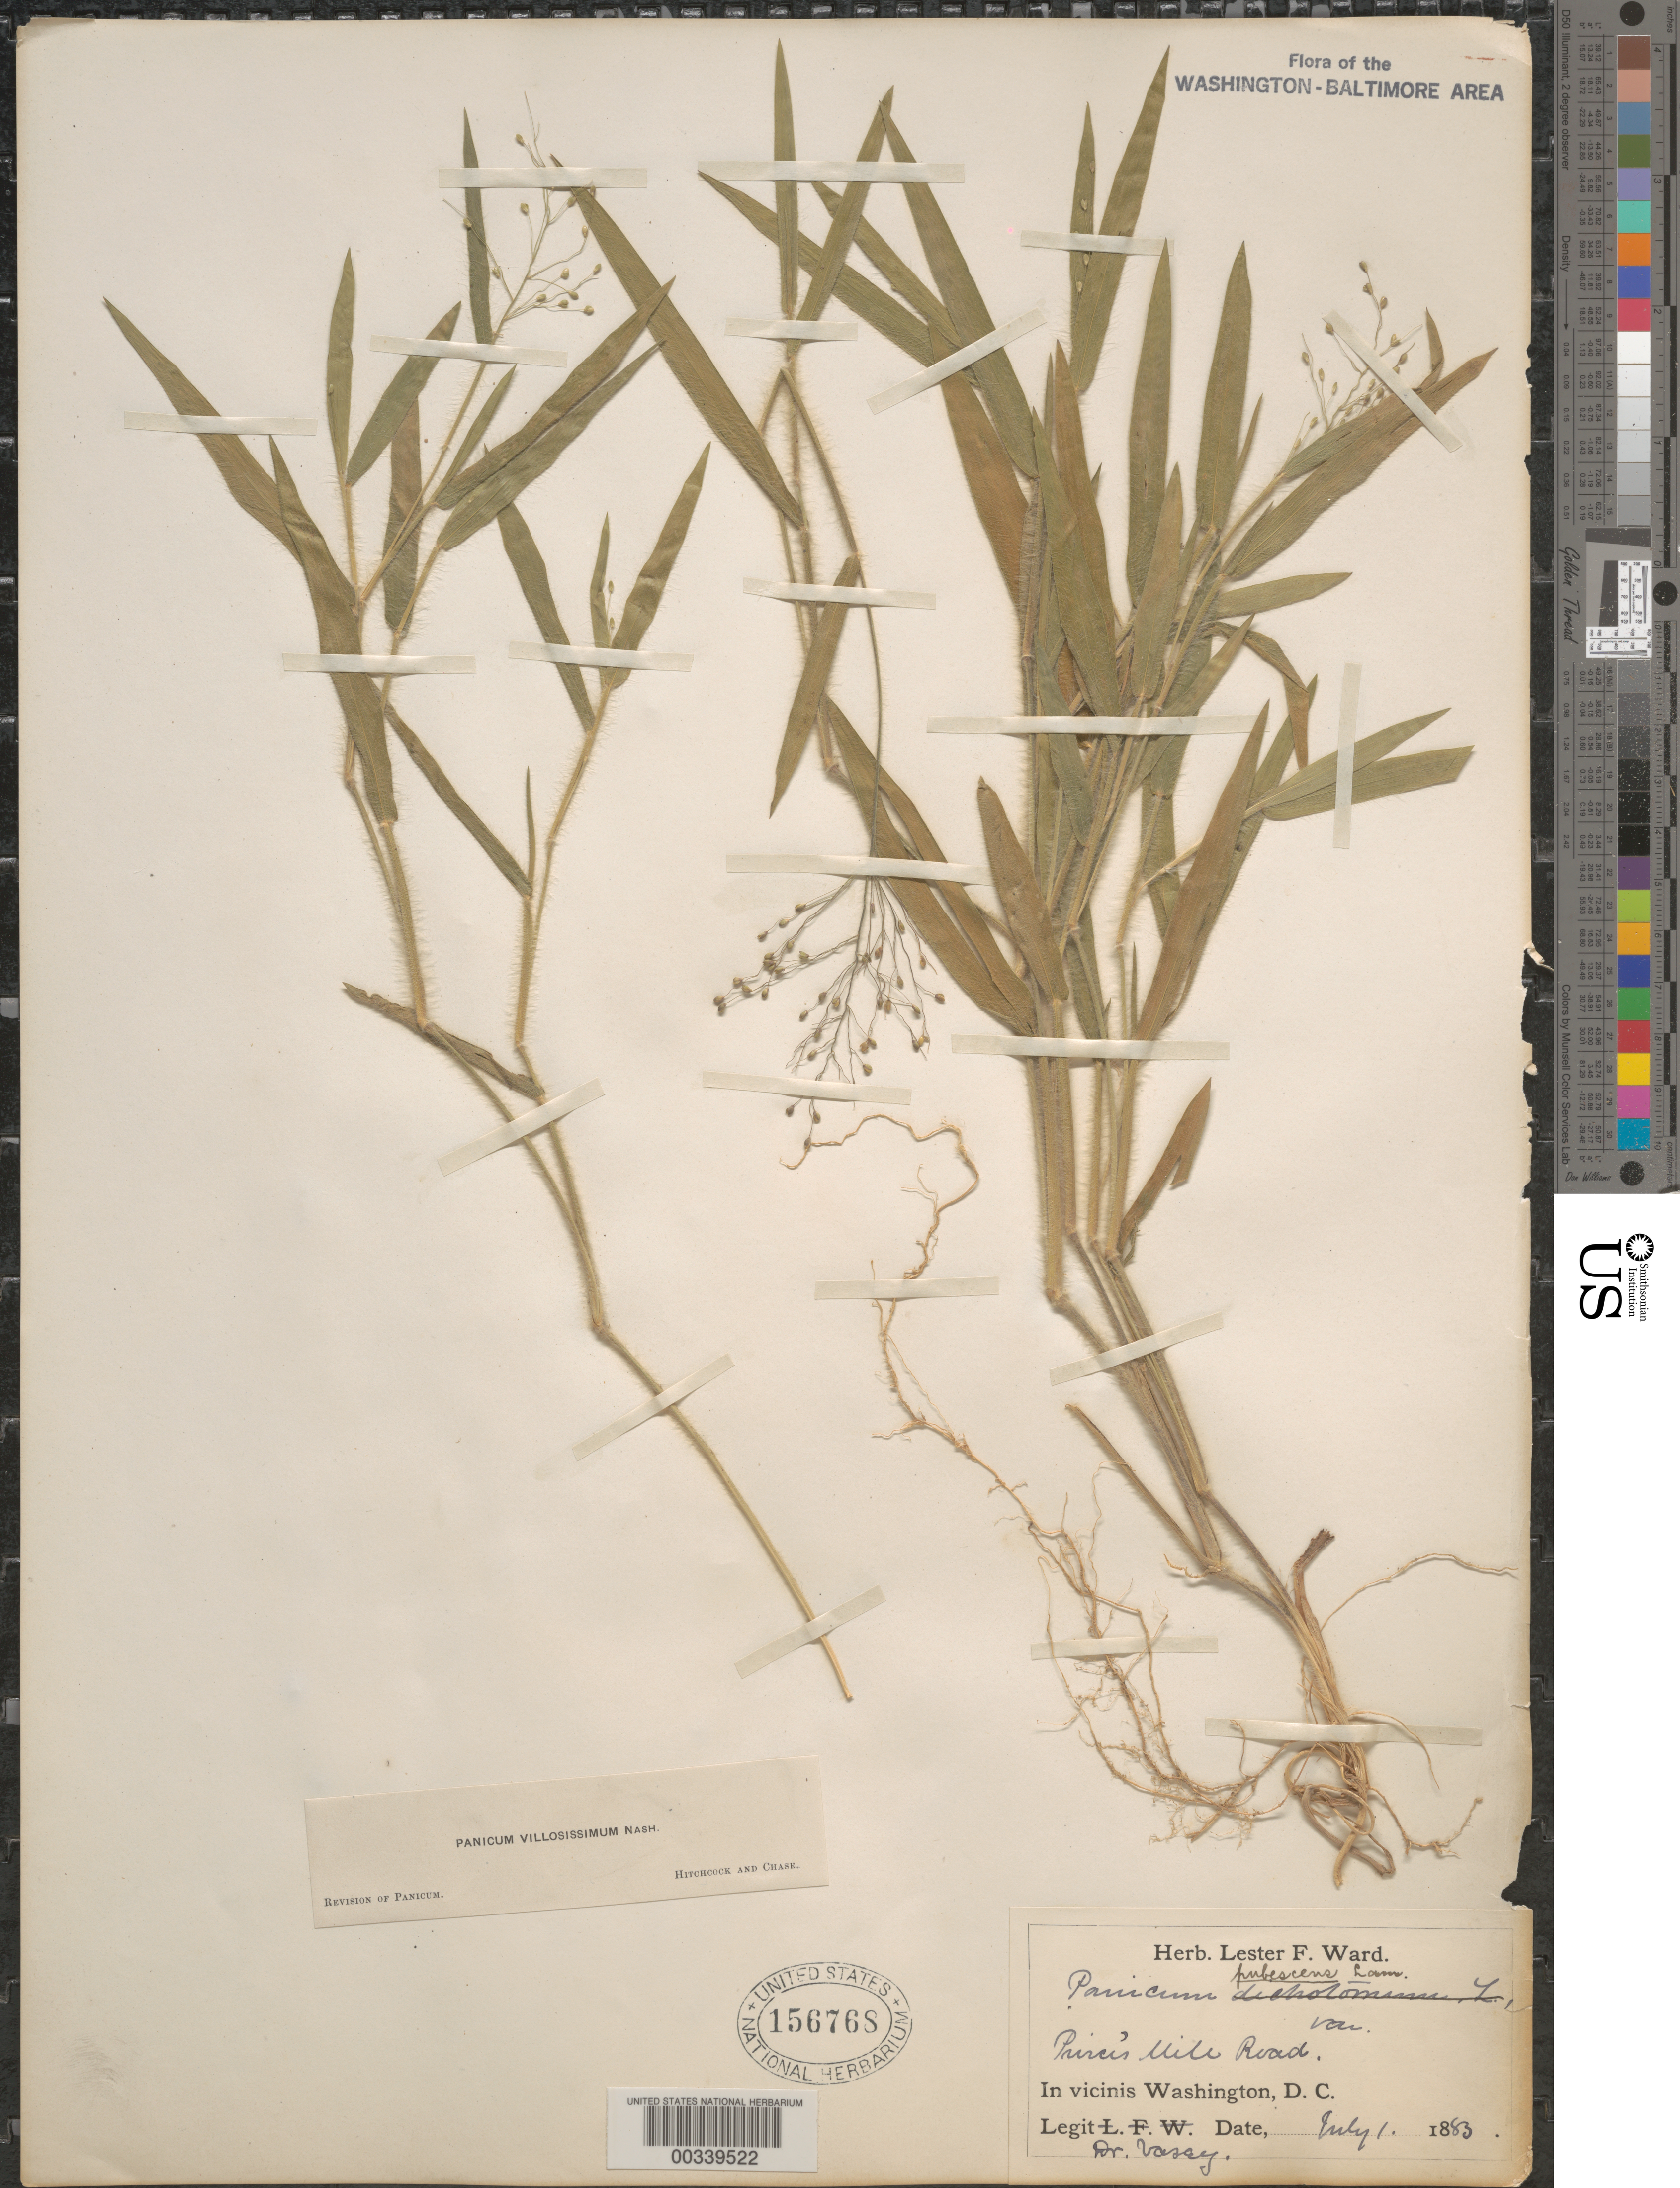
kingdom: Plantae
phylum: Tracheophyta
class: Liliopsida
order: Poales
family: Poaceae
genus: Dichanthelium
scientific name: Dichanthelium ovale subsp. villosissimum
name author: (Nash) Freckmann & Lelong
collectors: G. Vasey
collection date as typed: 01 Jul 1883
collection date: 1883-07-01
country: United States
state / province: District of Columbia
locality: Pierce's Mill Rd. Rock Creek Park and Vicinity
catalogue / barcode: US 156768